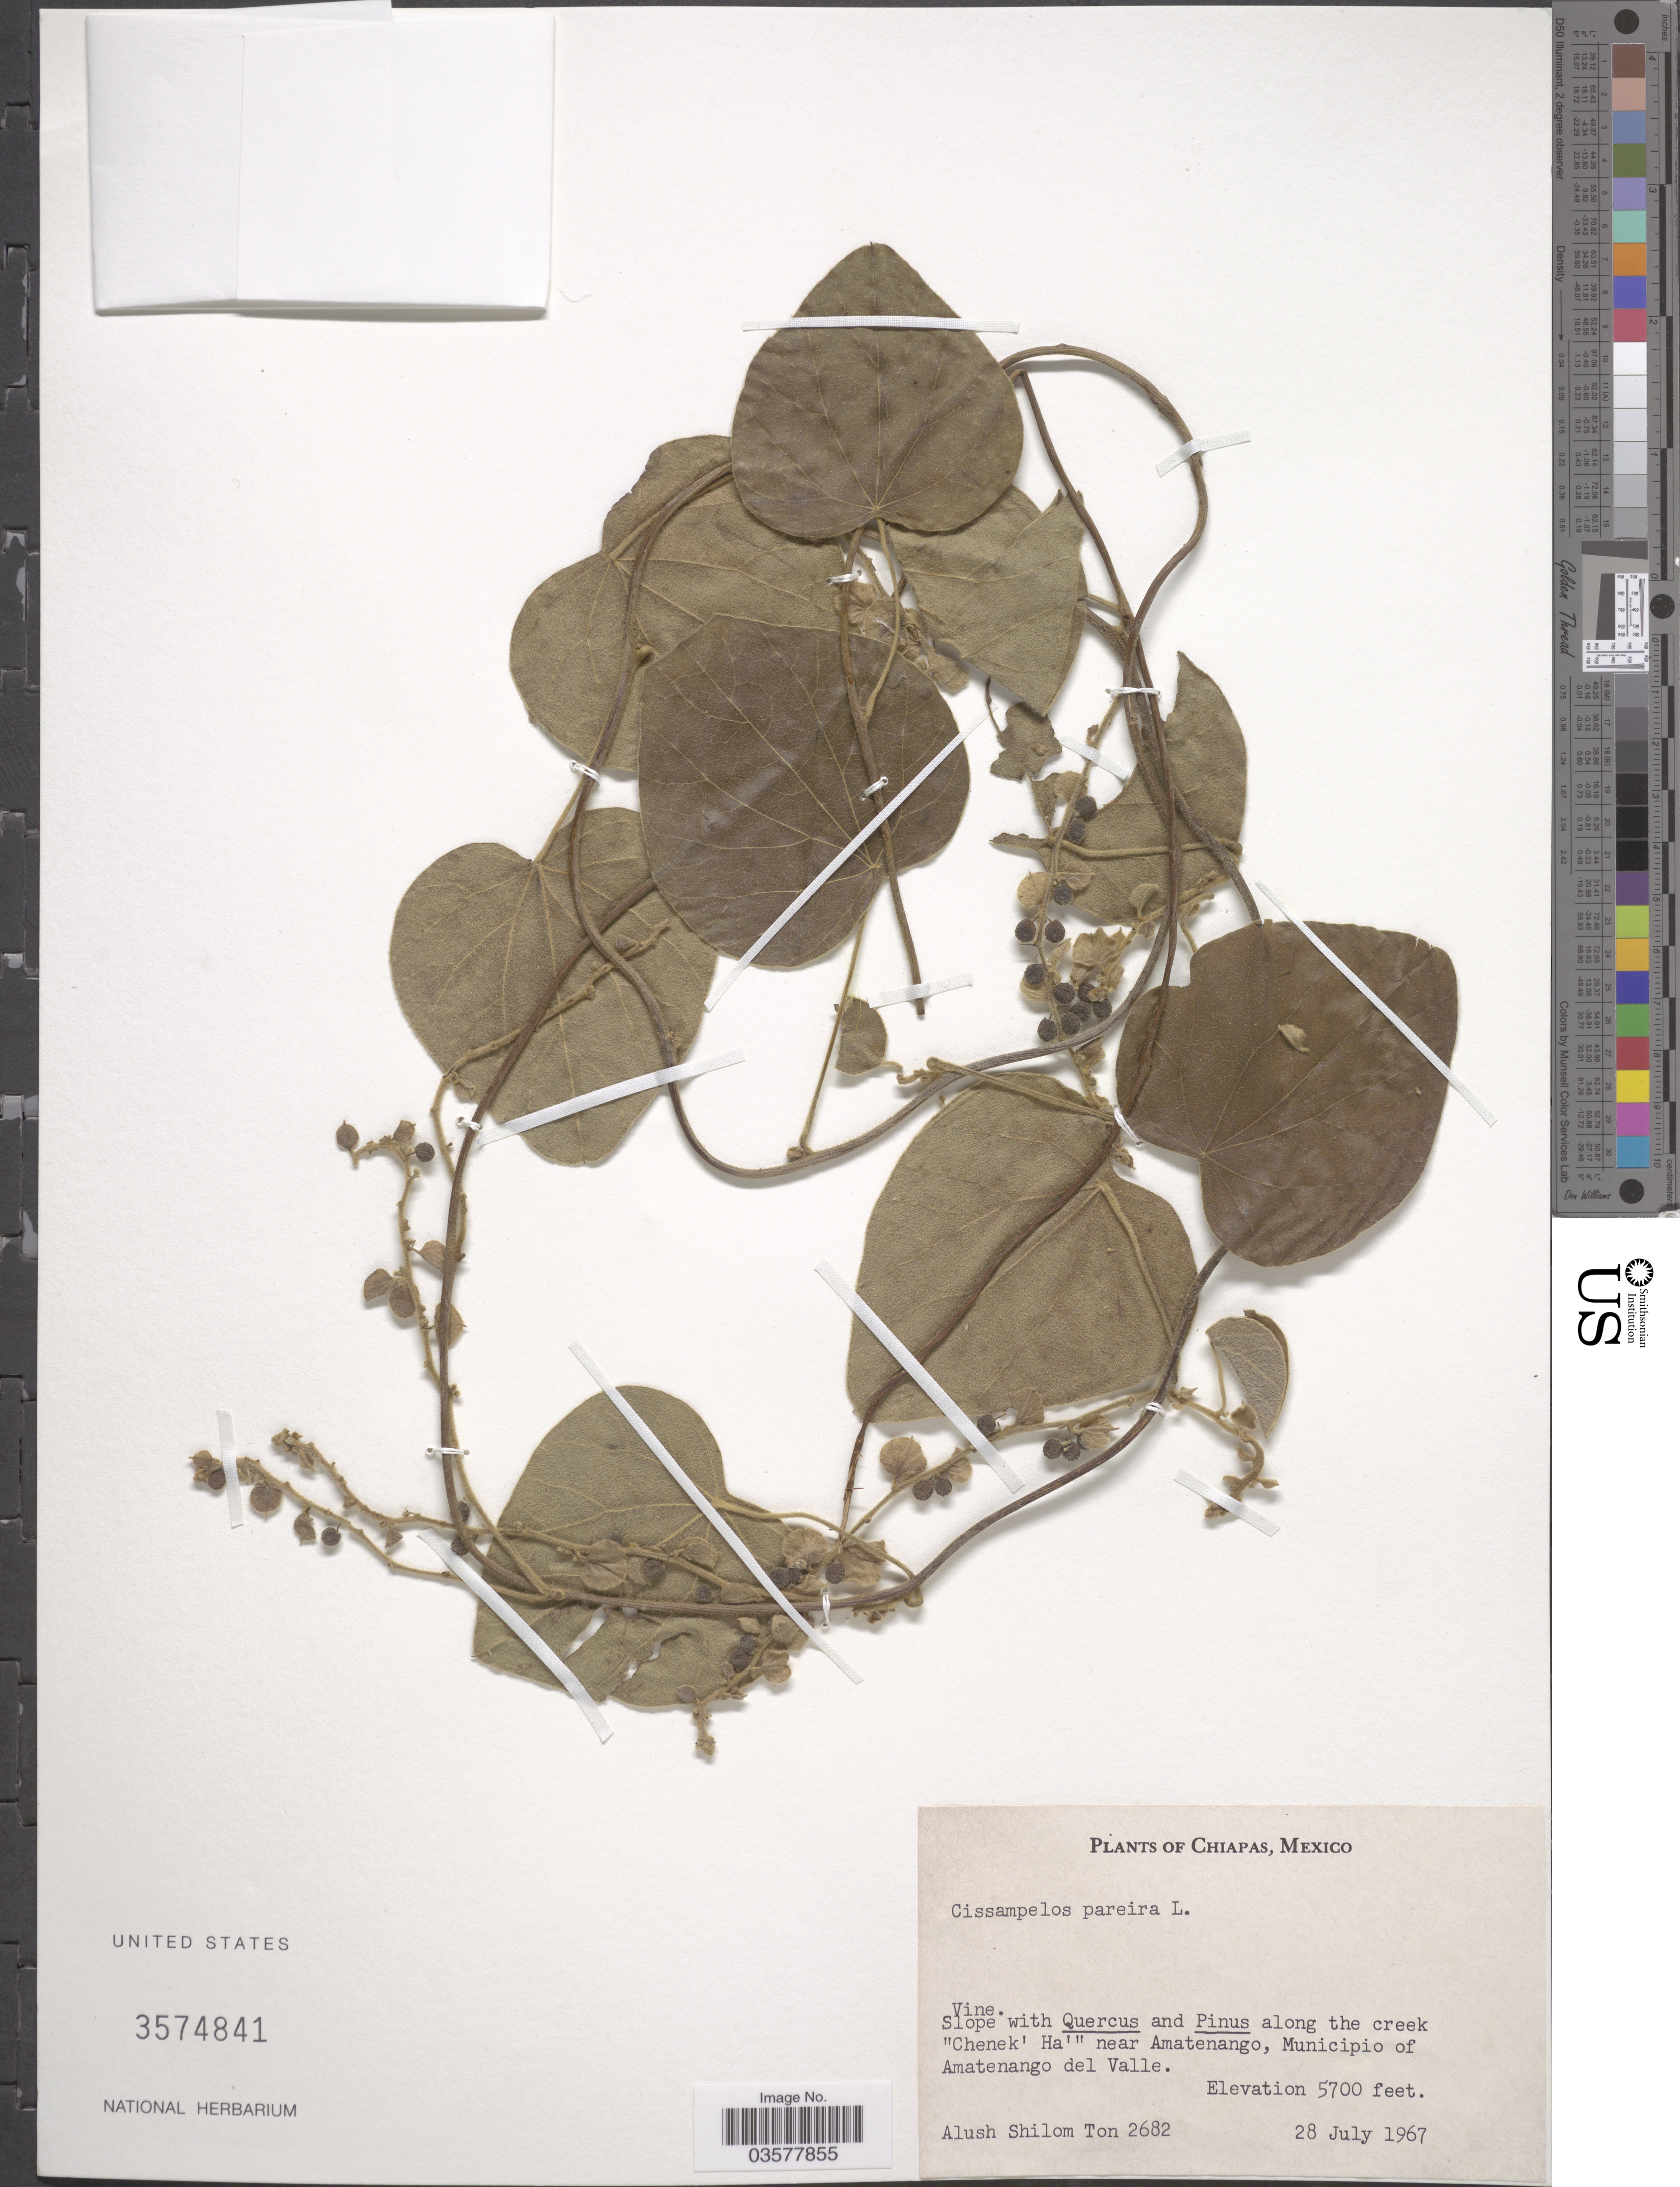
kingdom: Plantae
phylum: Tracheophyta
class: Magnoliopsida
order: Ranunculales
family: Menispermaceae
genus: Cissampelos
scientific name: Cissampelos pareira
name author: L.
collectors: A. M. Ton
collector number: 2682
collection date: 1967-07-28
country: Mexico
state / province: Chiapas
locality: Along the creek "Chenek' Ha" near Amatenango, Municipio of Amatenango del Valle.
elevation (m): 1737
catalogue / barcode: US 3574841